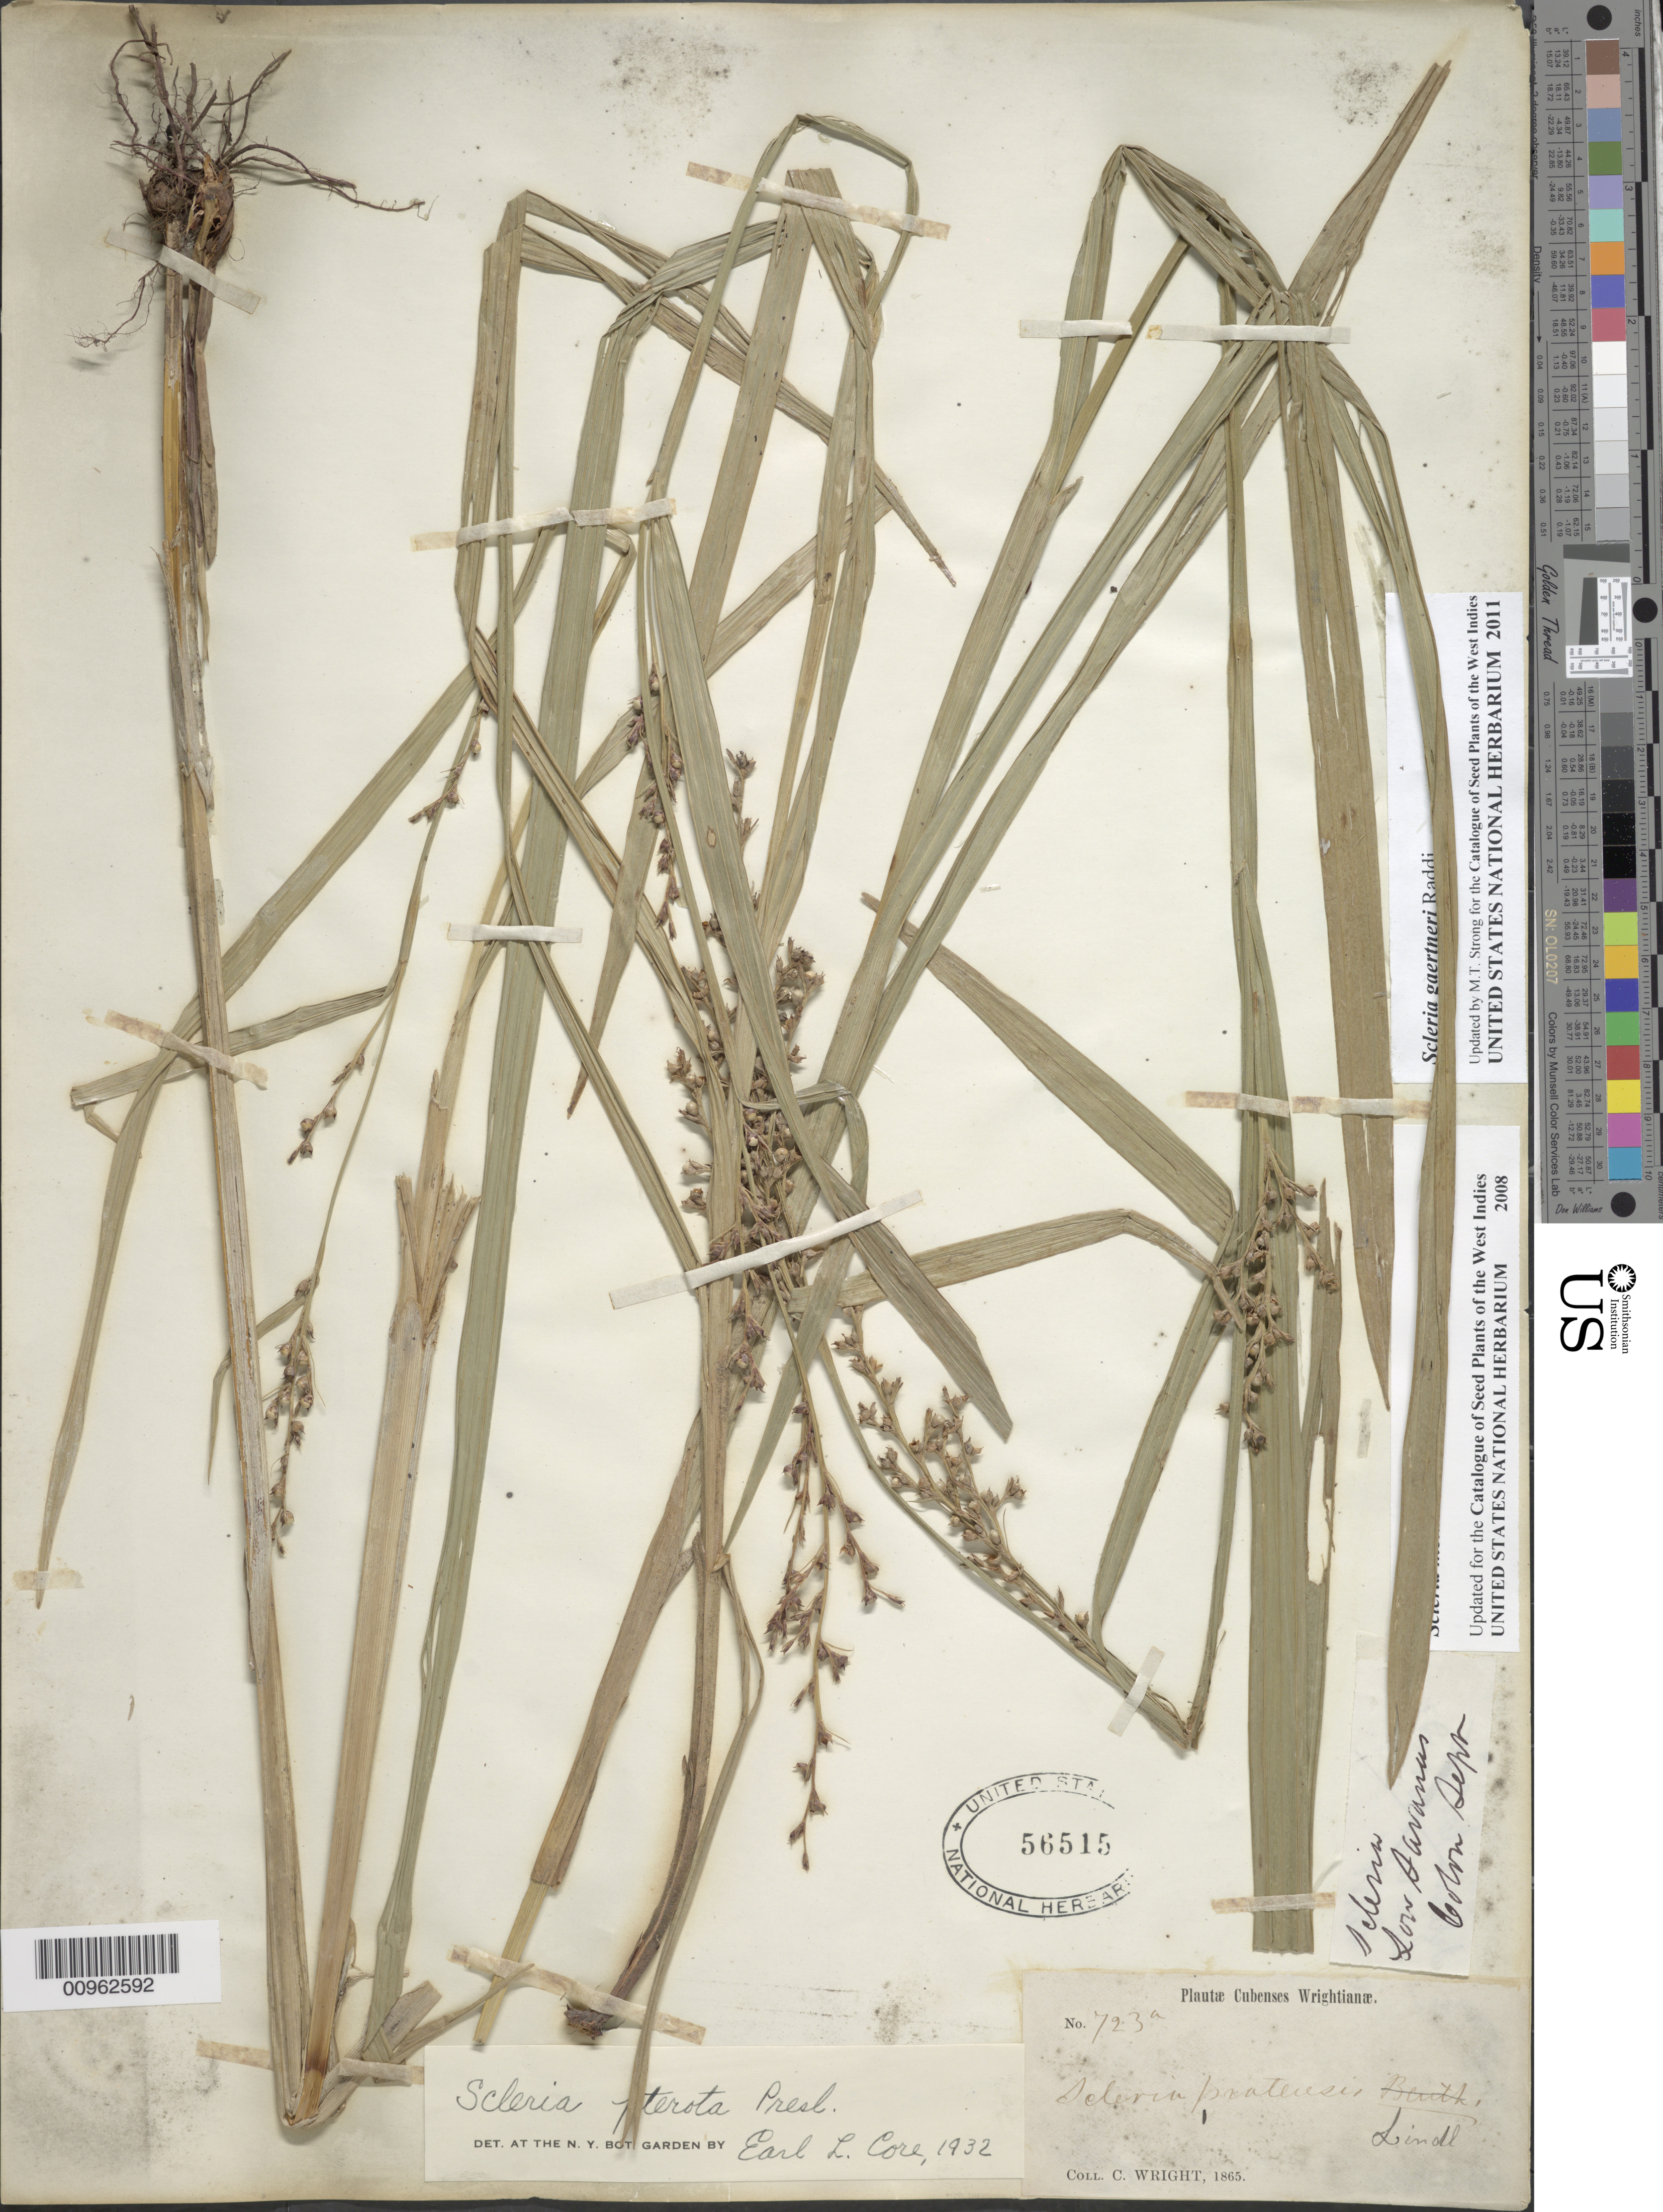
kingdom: Plantae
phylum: Tracheophyta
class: Liliopsida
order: Poales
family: Cyperaceae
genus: Scleria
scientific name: Scleria gaertneri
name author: Raddi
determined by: Strong, M. T., (US), Smithsonian Institution - National Museum of Natural History (UNITED STATES)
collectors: C. Wright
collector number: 723A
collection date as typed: Sep 1865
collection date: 1865-09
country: Cuba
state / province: Pinar del Rio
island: Cuba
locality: Colon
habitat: Low savannas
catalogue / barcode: US 56515